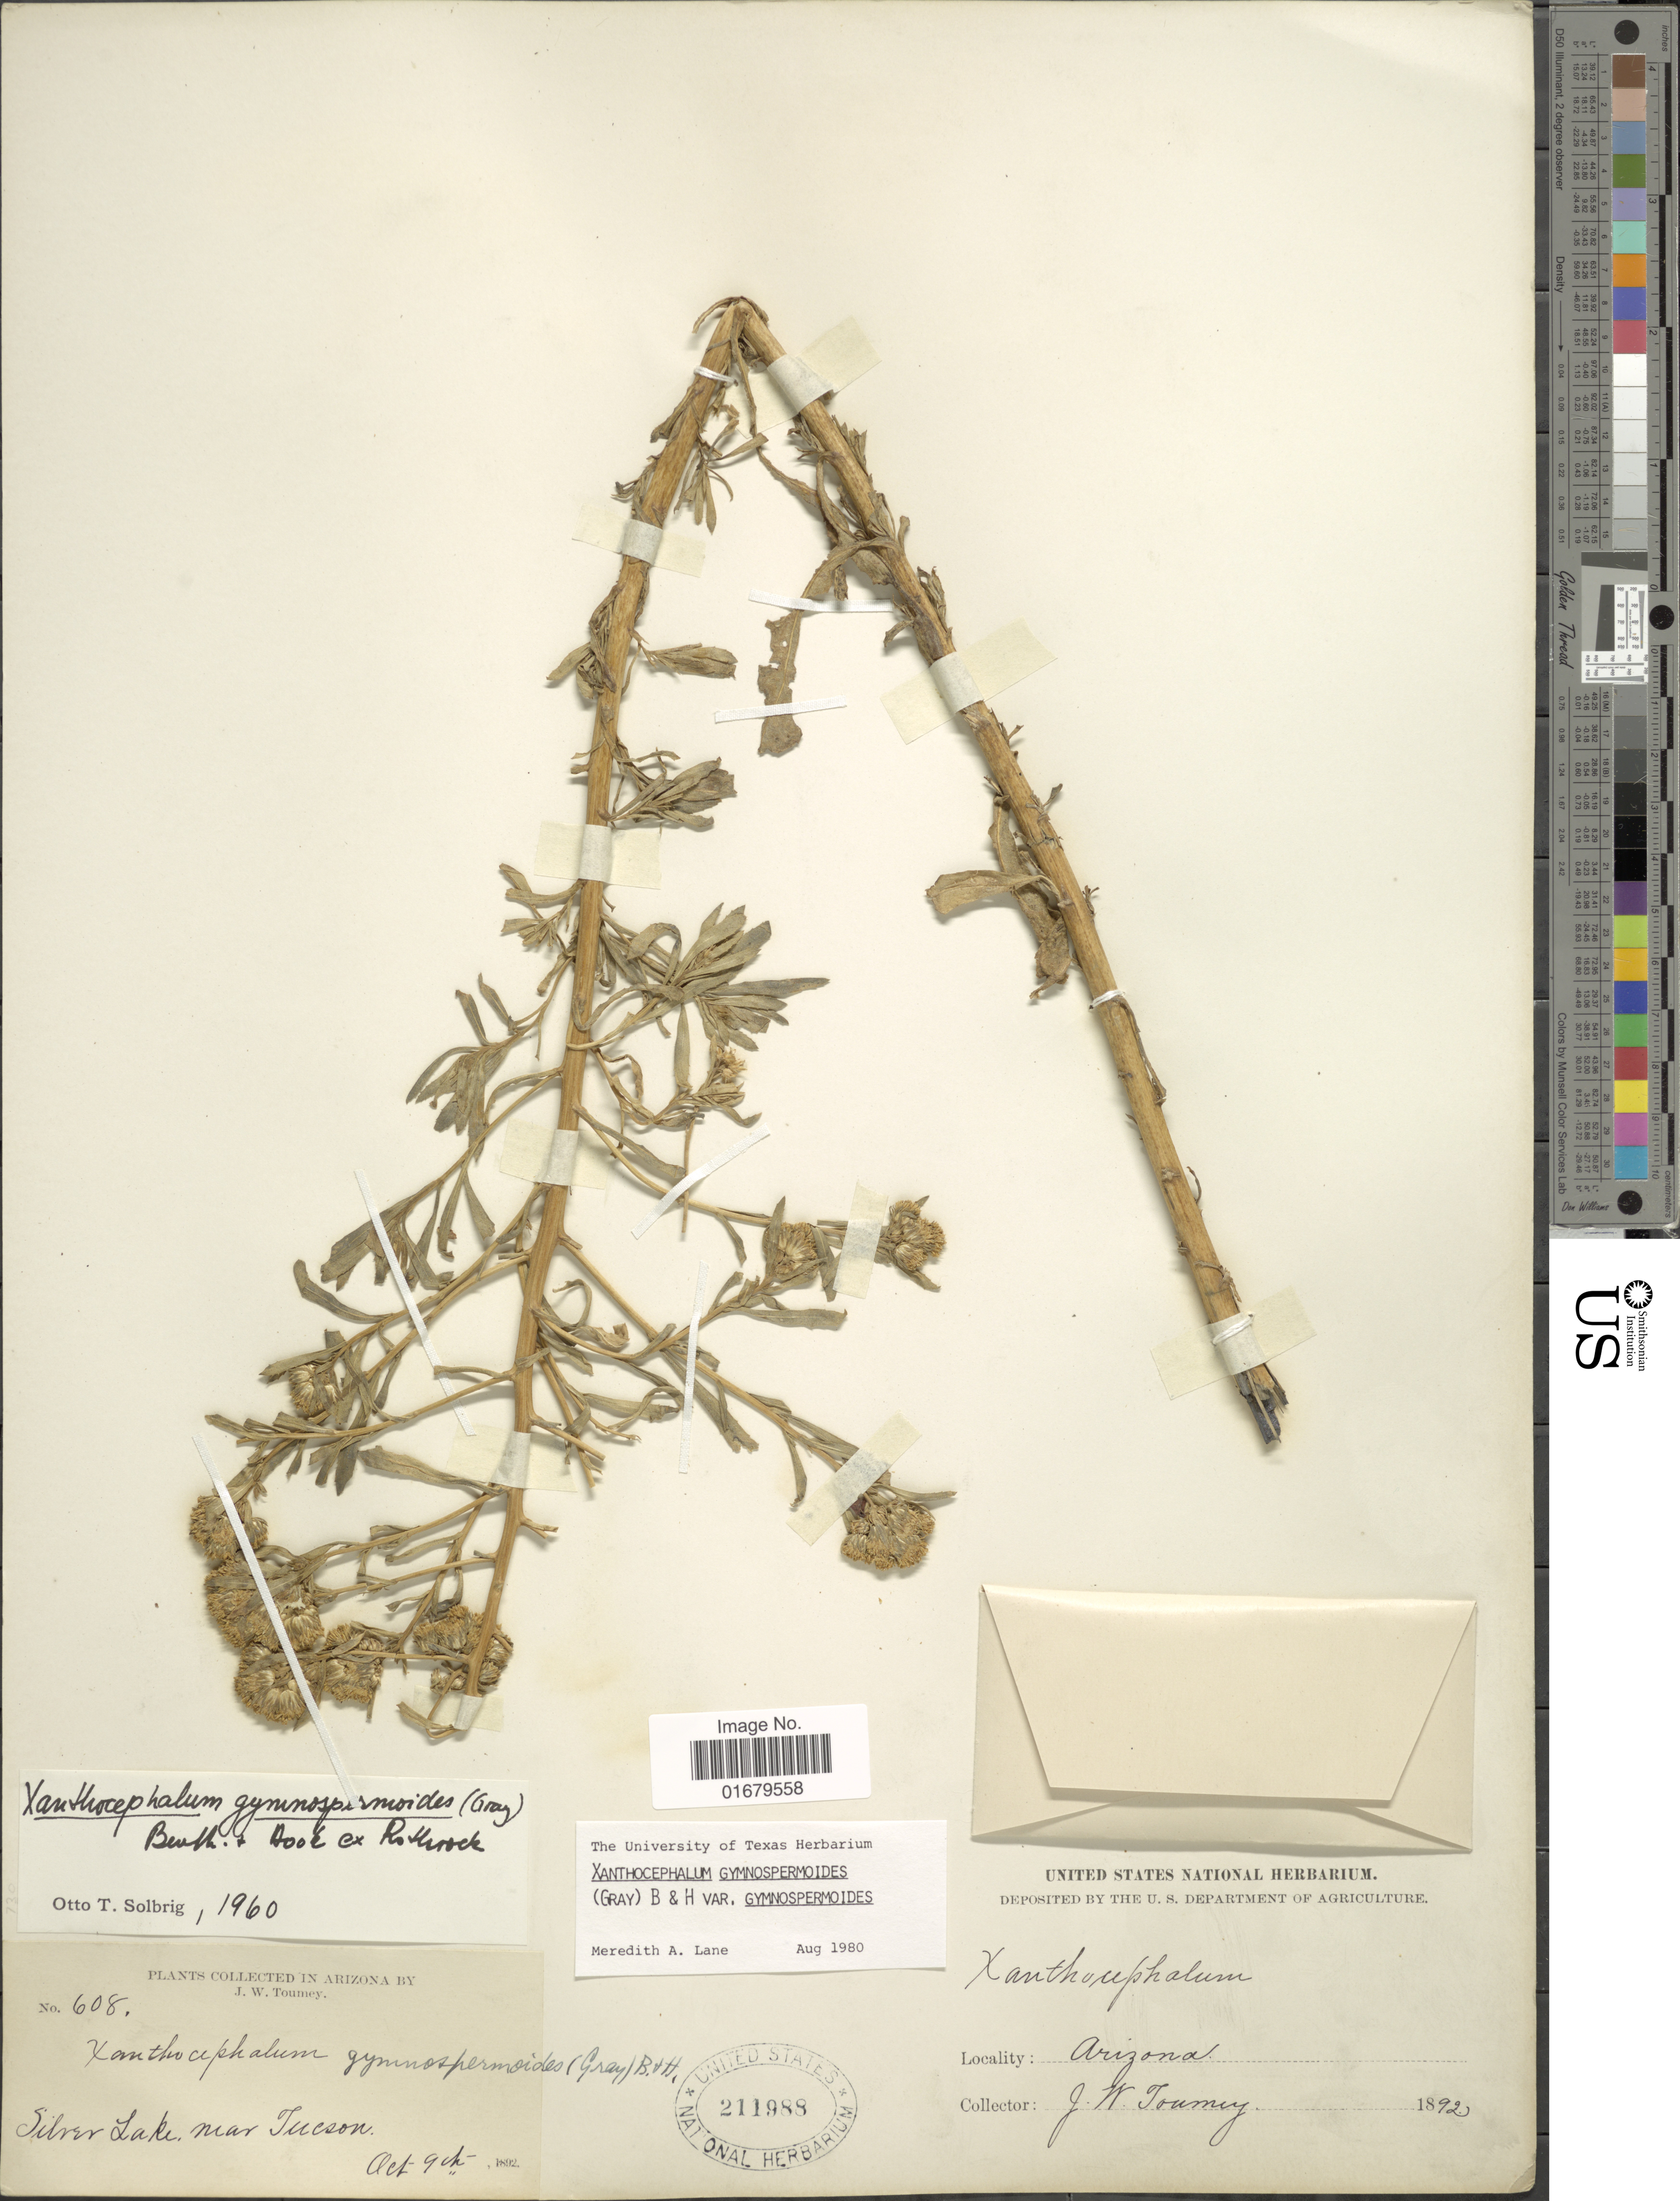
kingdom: Plantae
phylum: Tracheophyta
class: Magnoliopsida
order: Asterales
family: Asteraceae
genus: Xanthocephalum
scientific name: Xanthocephalum gymnospermoides var. gymnospermoides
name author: (A. Gray) Benth. & Hook. f.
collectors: J. W. Toumey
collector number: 608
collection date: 1892-10-09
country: United States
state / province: Arizona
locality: Silver Lake near Tucson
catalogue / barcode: US 211988